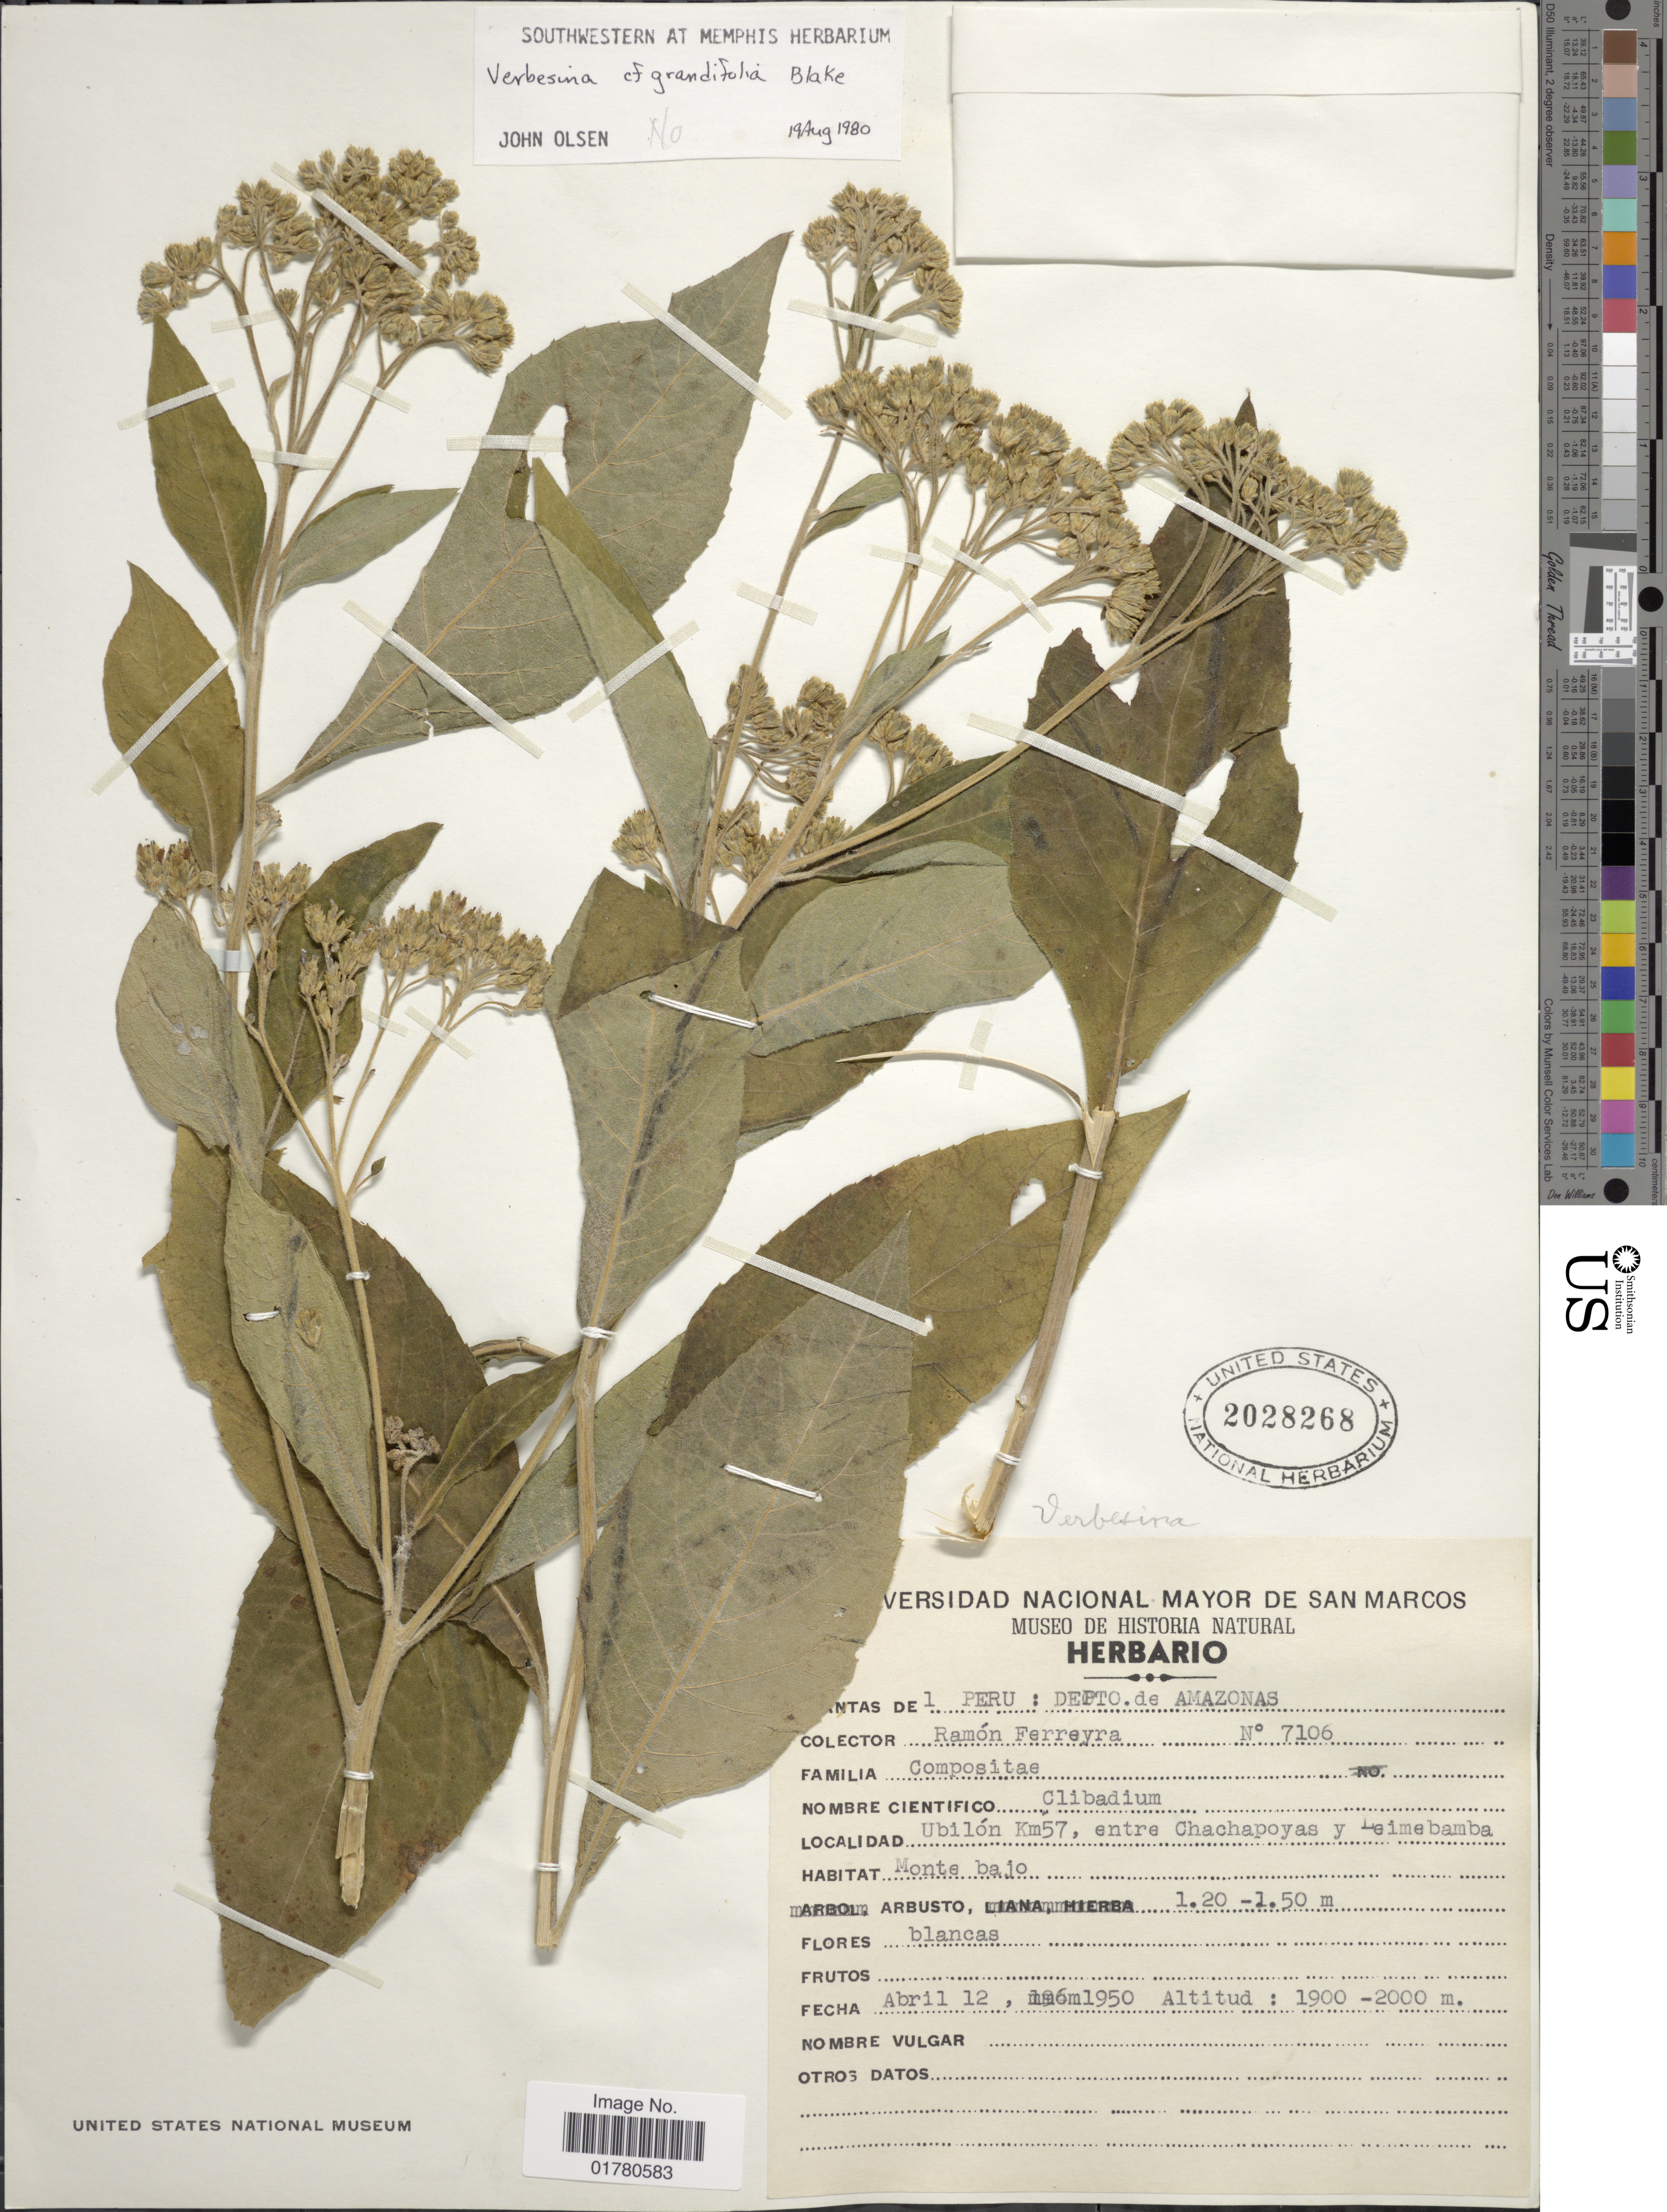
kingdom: Plantae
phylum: Tracheophyta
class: Magnoliopsida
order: Asterales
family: Asteraceae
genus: Verbesina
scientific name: Verbesina cajamarcensis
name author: Sagást.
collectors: R. A. Ferreyra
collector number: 7106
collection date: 1950-04-12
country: Peru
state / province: Amazonas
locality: Ubilón Km57, entre Chachapoyas y Leimebamba, Monte bajo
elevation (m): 1900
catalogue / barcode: US 2028268